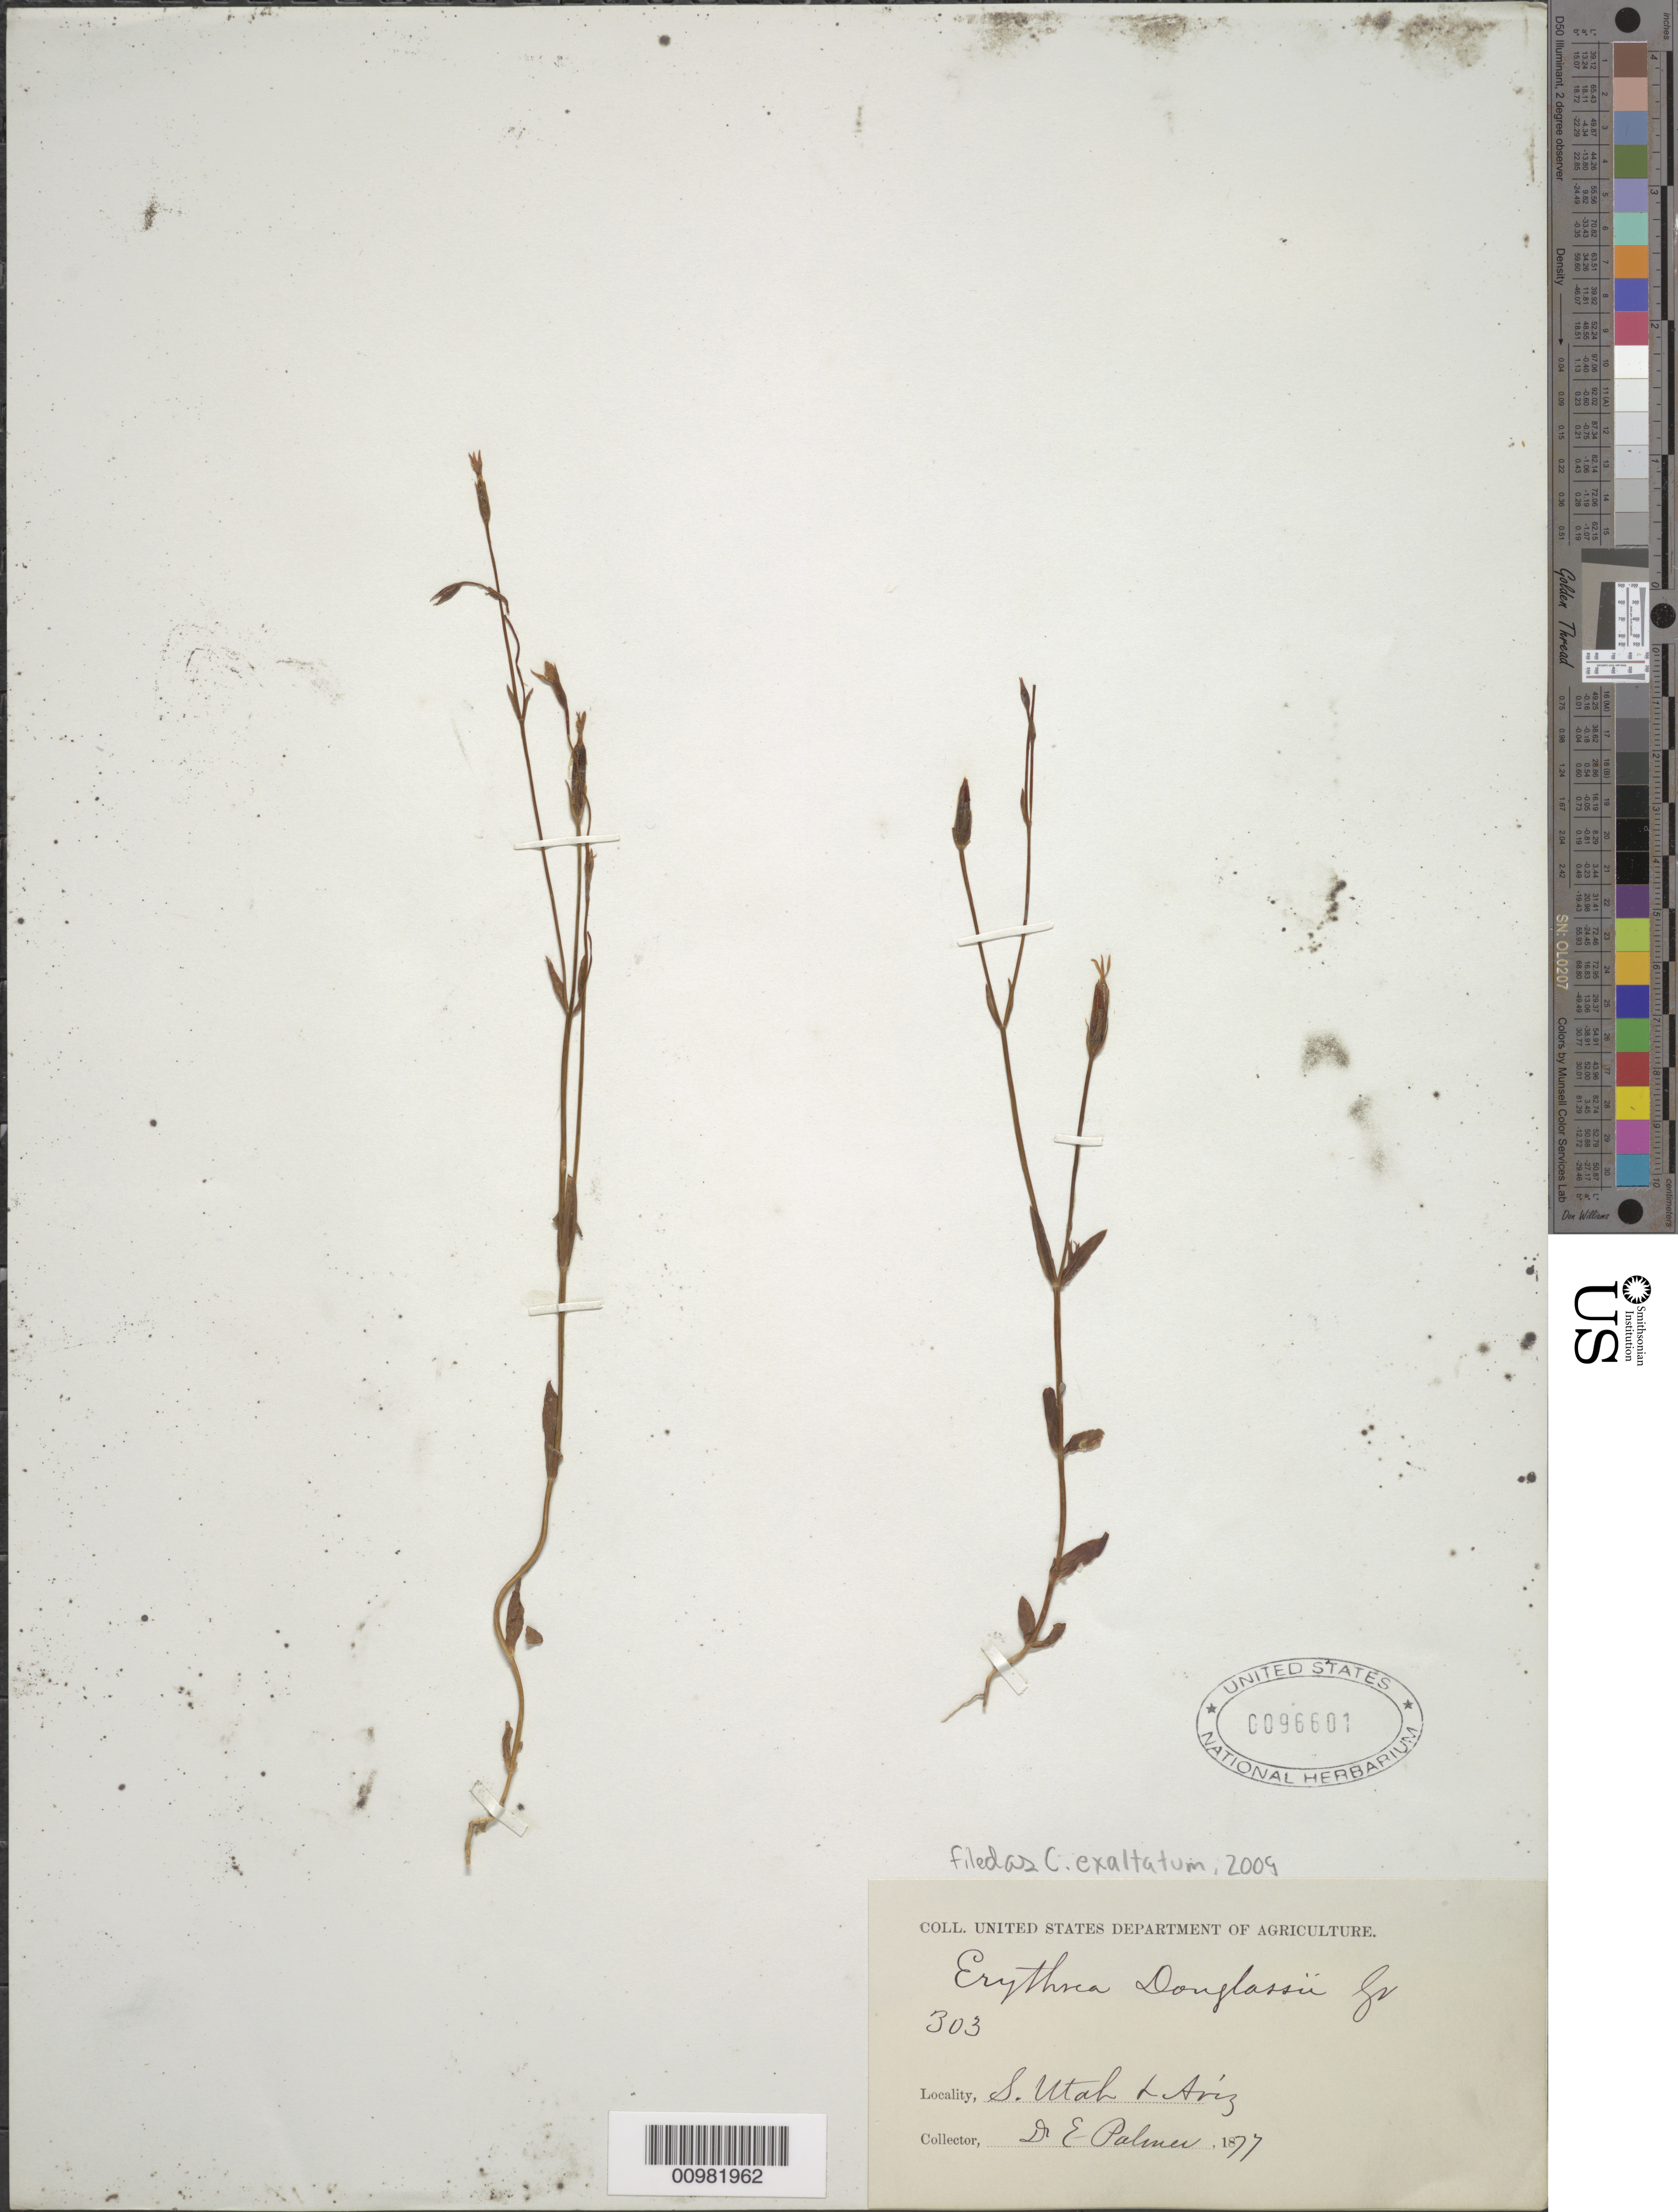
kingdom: Plantae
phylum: Tracheophyta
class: Magnoliopsida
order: Gentianales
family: Gentianaceae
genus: Centaurium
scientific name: Centaurium exaltatum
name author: (Griseb.) W. Wight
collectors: E. Palmer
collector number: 303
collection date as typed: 1877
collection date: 1877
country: United States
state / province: Arizona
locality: S. Utah, N. Arizona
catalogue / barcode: US 96601